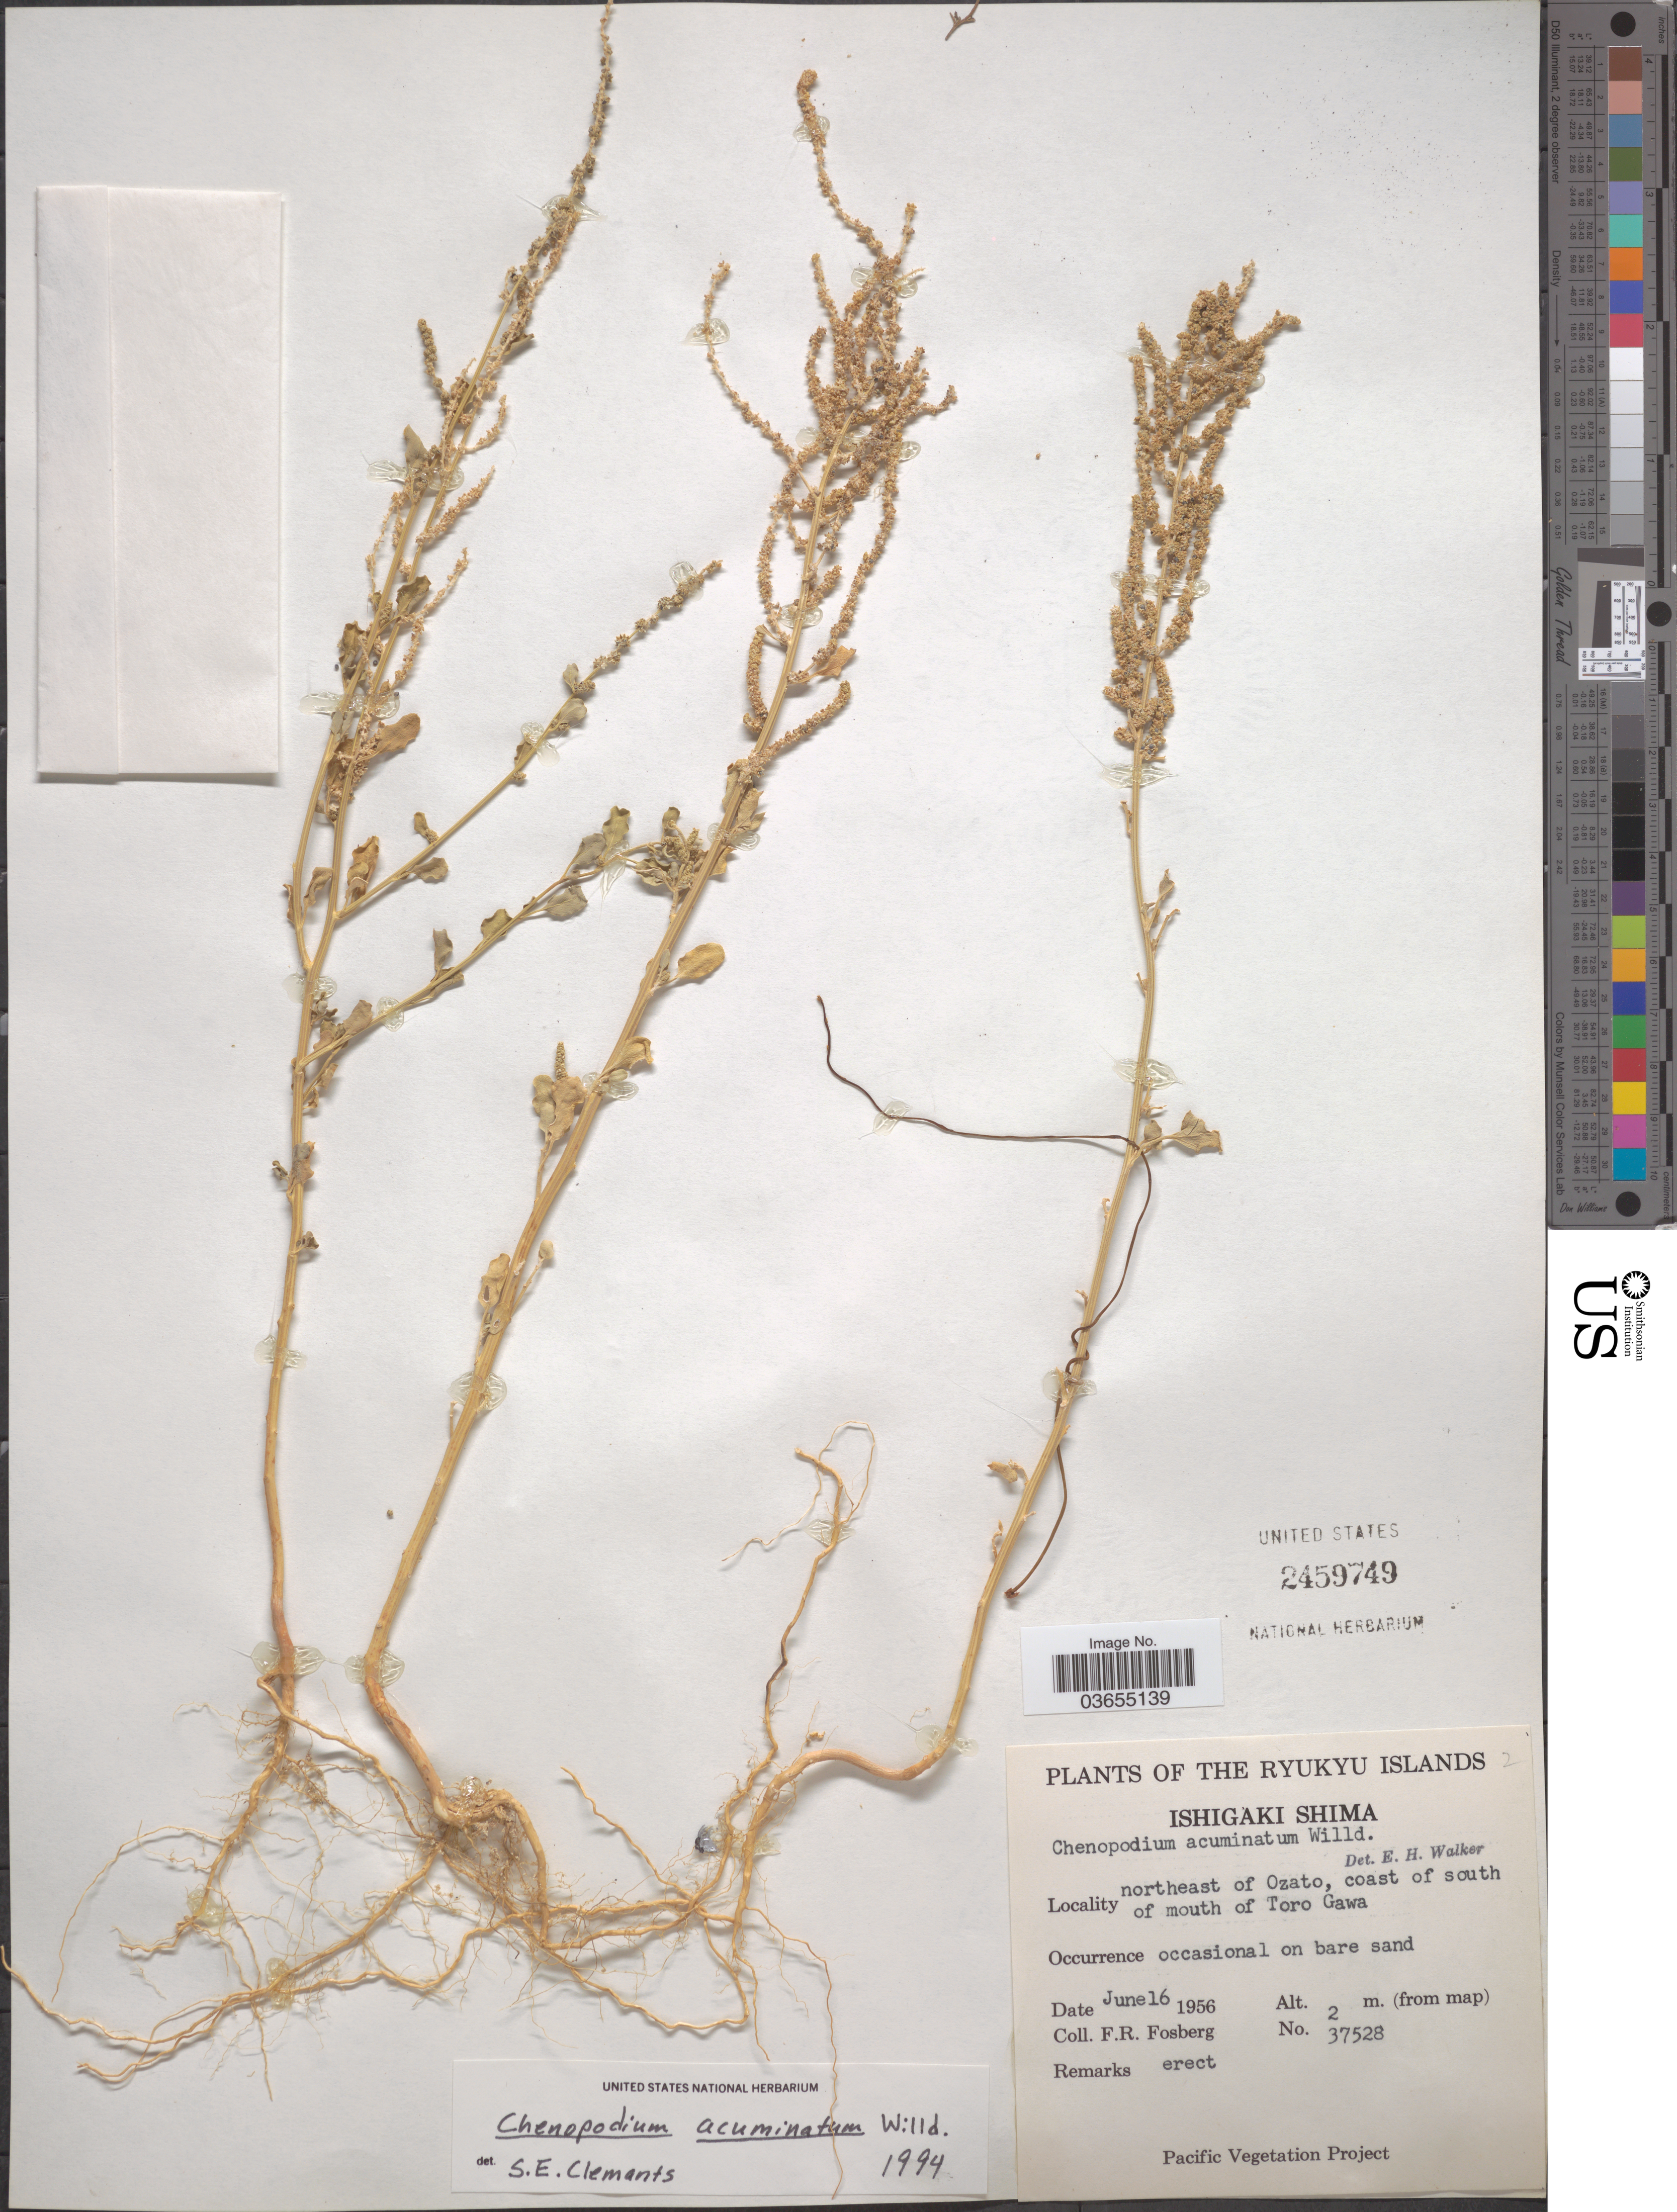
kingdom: Plantae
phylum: Tracheophyta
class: Magnoliopsida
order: Caryophyllales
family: Amaranthaceae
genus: Chenopodium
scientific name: Chenopodium acuminatum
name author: Willd.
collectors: F. R. Fosberg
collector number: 37528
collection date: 1956-06-16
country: Japan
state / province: Okinawa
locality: The Ryukyu Islands. Ishigaki Shima. Northeast of Ozato, coast of south of mouth of Toro Gawa.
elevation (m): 2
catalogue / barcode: US 2459749